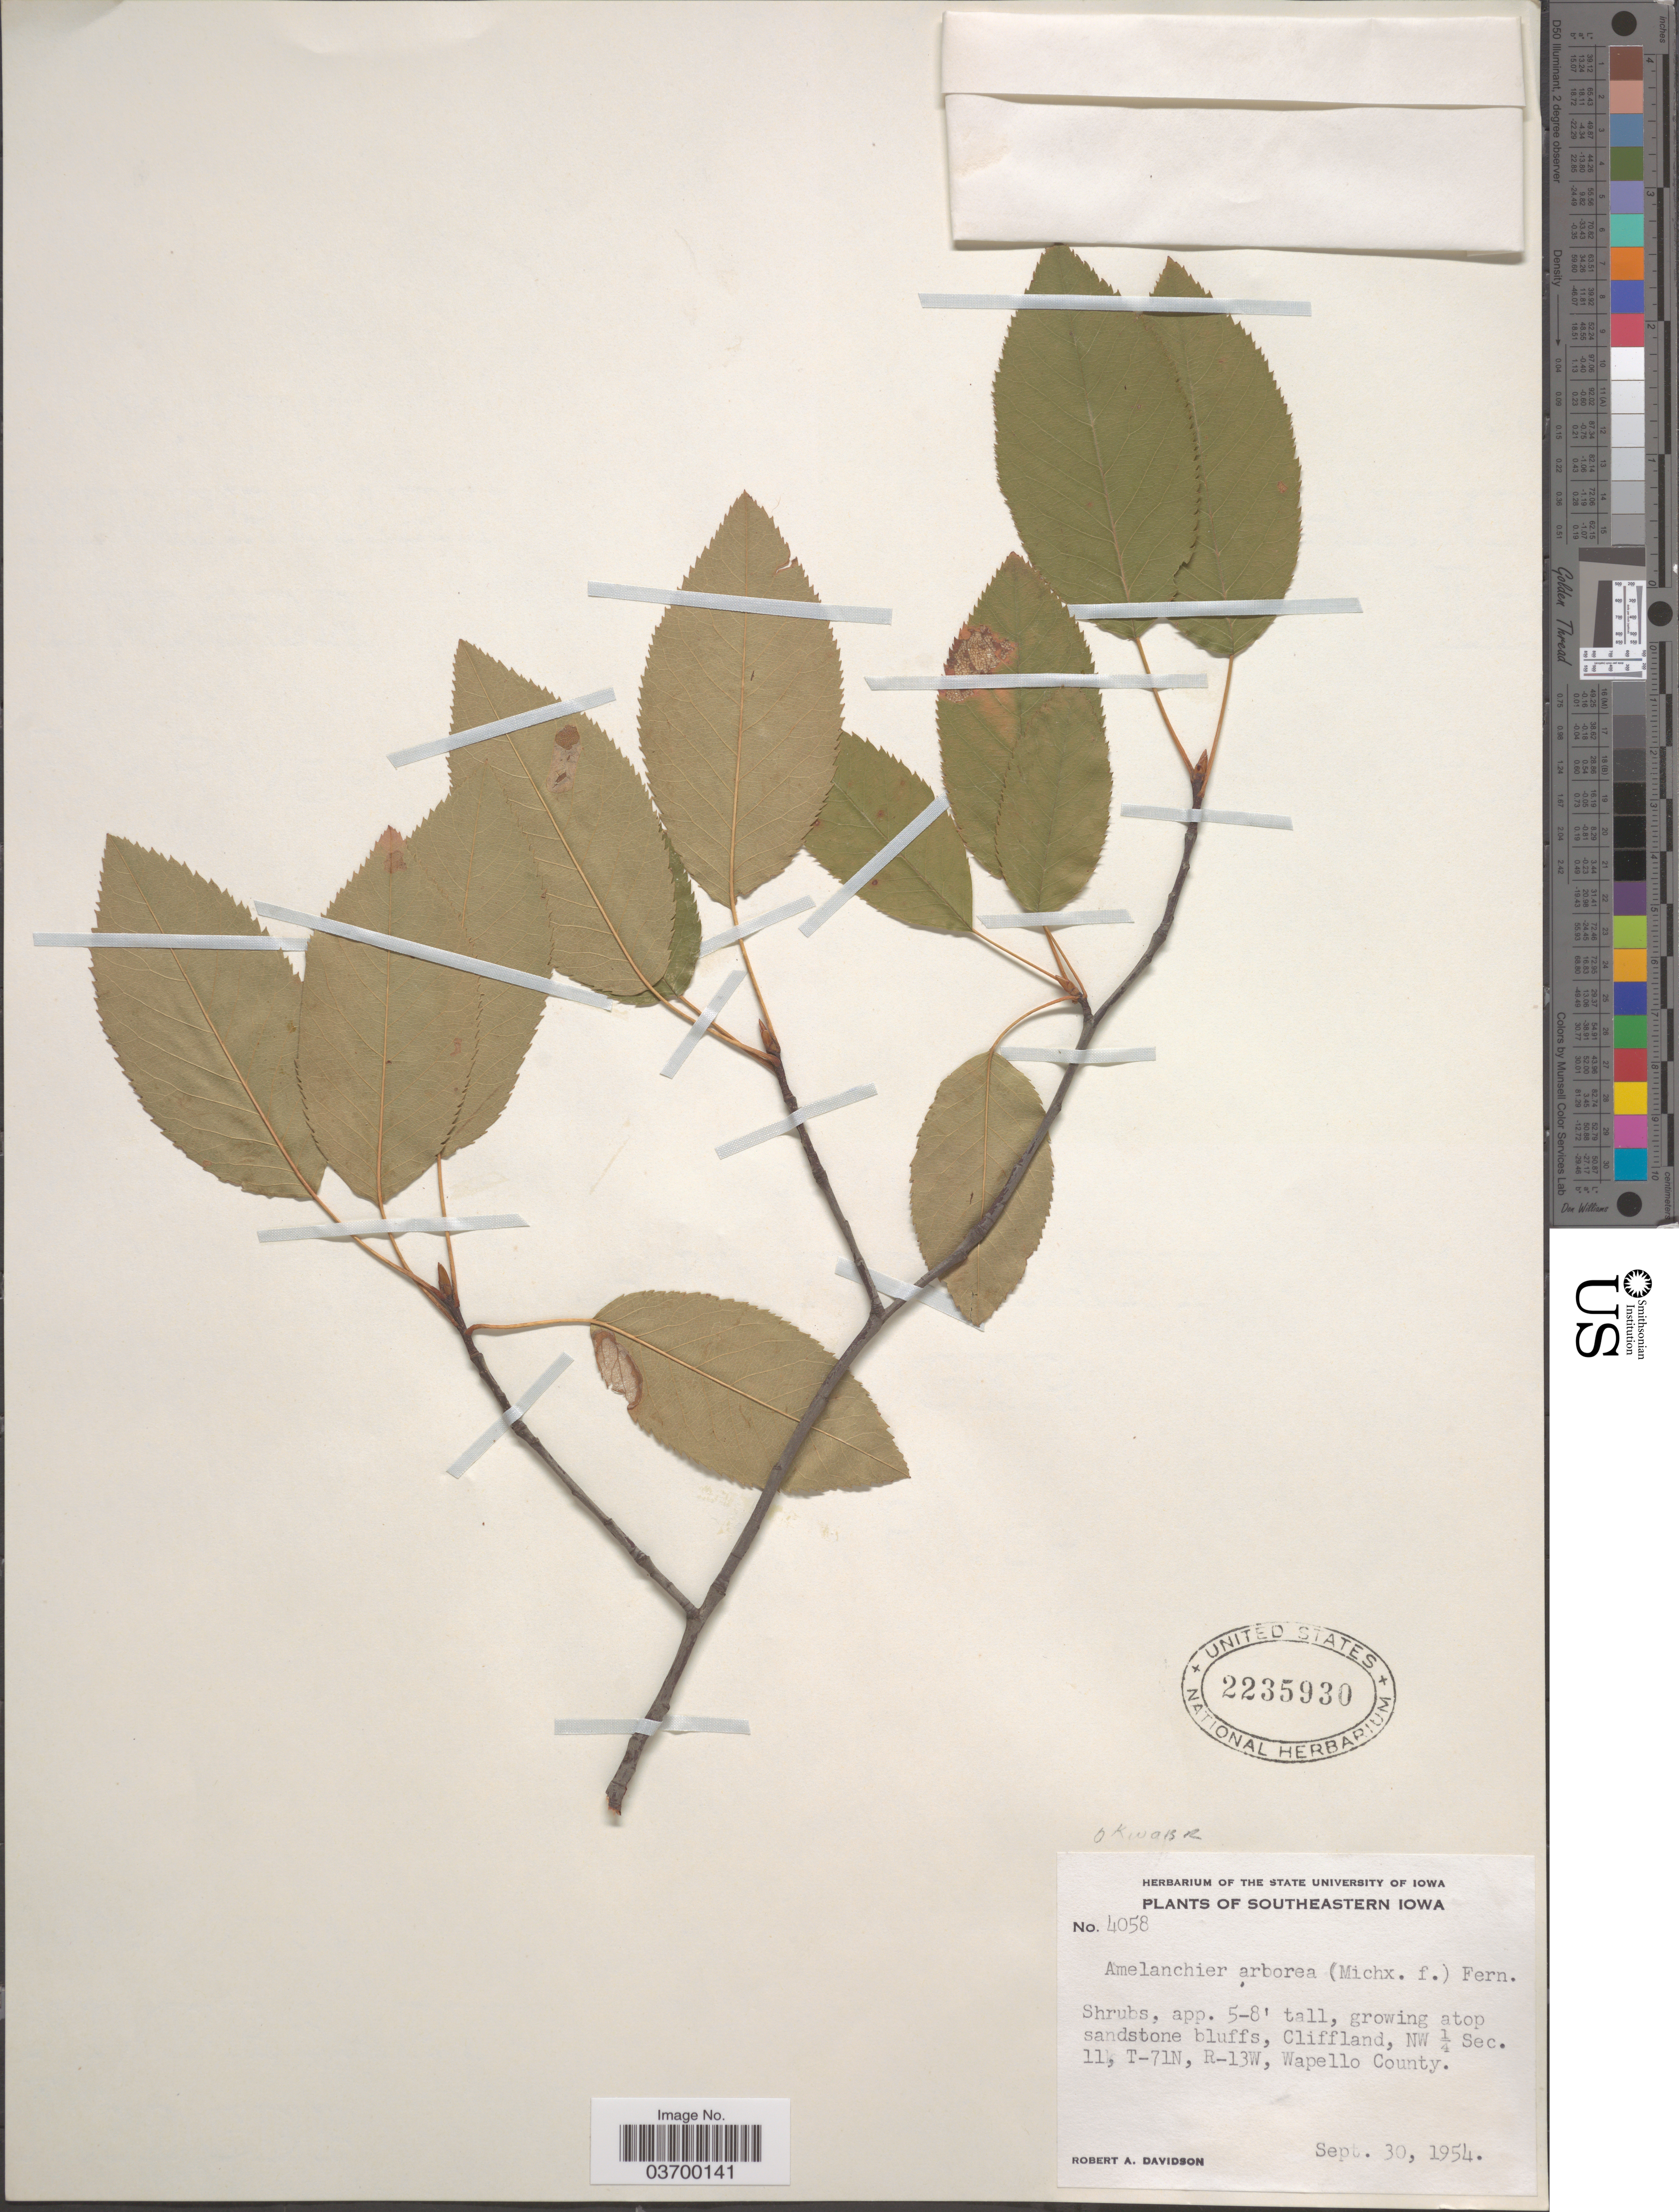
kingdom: Plantae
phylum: Tracheophyta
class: Magnoliopsida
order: Rosales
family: Rosaceae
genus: Amelanchier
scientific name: Amelanchier arborea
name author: (F. Michx.) Fernald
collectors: R. A. Davidson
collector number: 4058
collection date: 1954-09-30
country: United States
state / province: Iowa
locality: Southeastern Iowa. Atop sandstone bluffs, Cliffland, NW ¼ Sec. 11, T-71N, R-13W, Wapello County.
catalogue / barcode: US 2235930